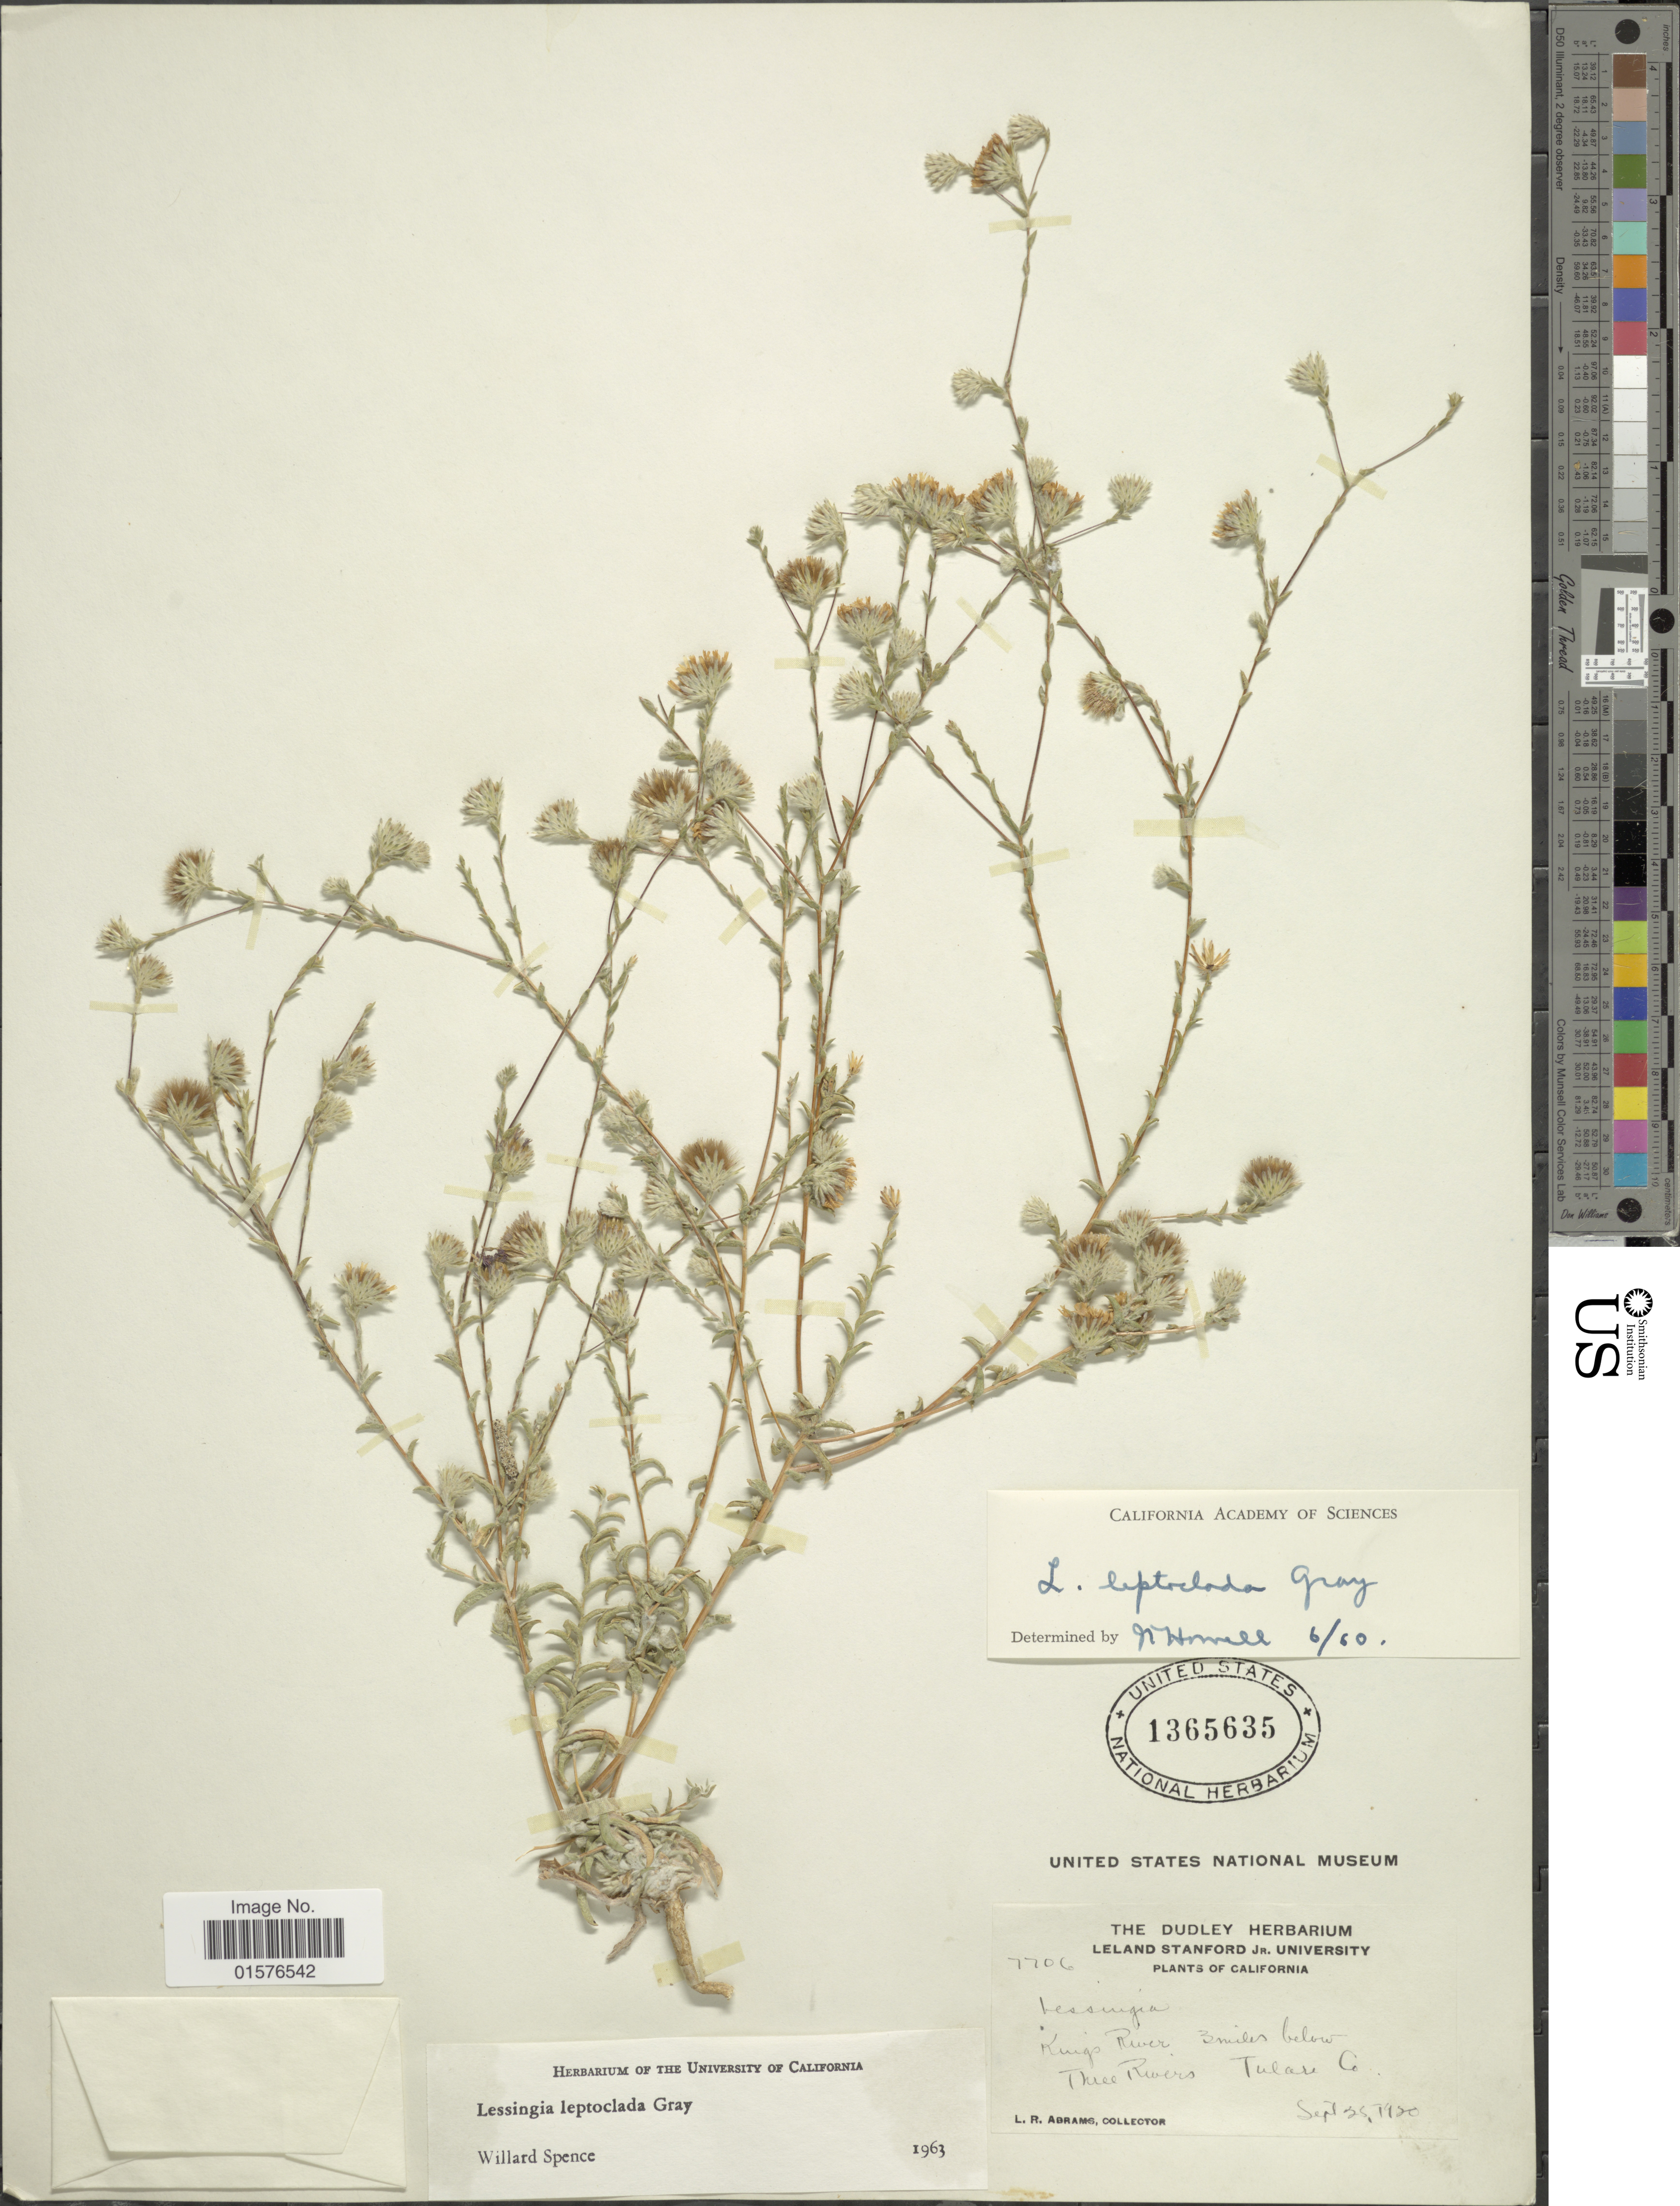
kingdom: Plantae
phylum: Tracheophyta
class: Magnoliopsida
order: Asterales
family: Asteraceae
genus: Lessingia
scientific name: Lessingia leptoclada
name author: A. Gray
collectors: L. Abrams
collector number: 7706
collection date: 1920-09-25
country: United States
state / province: California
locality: Kings River, 3 miles below Three Rivers, Tulari Co.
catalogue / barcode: US 1365635